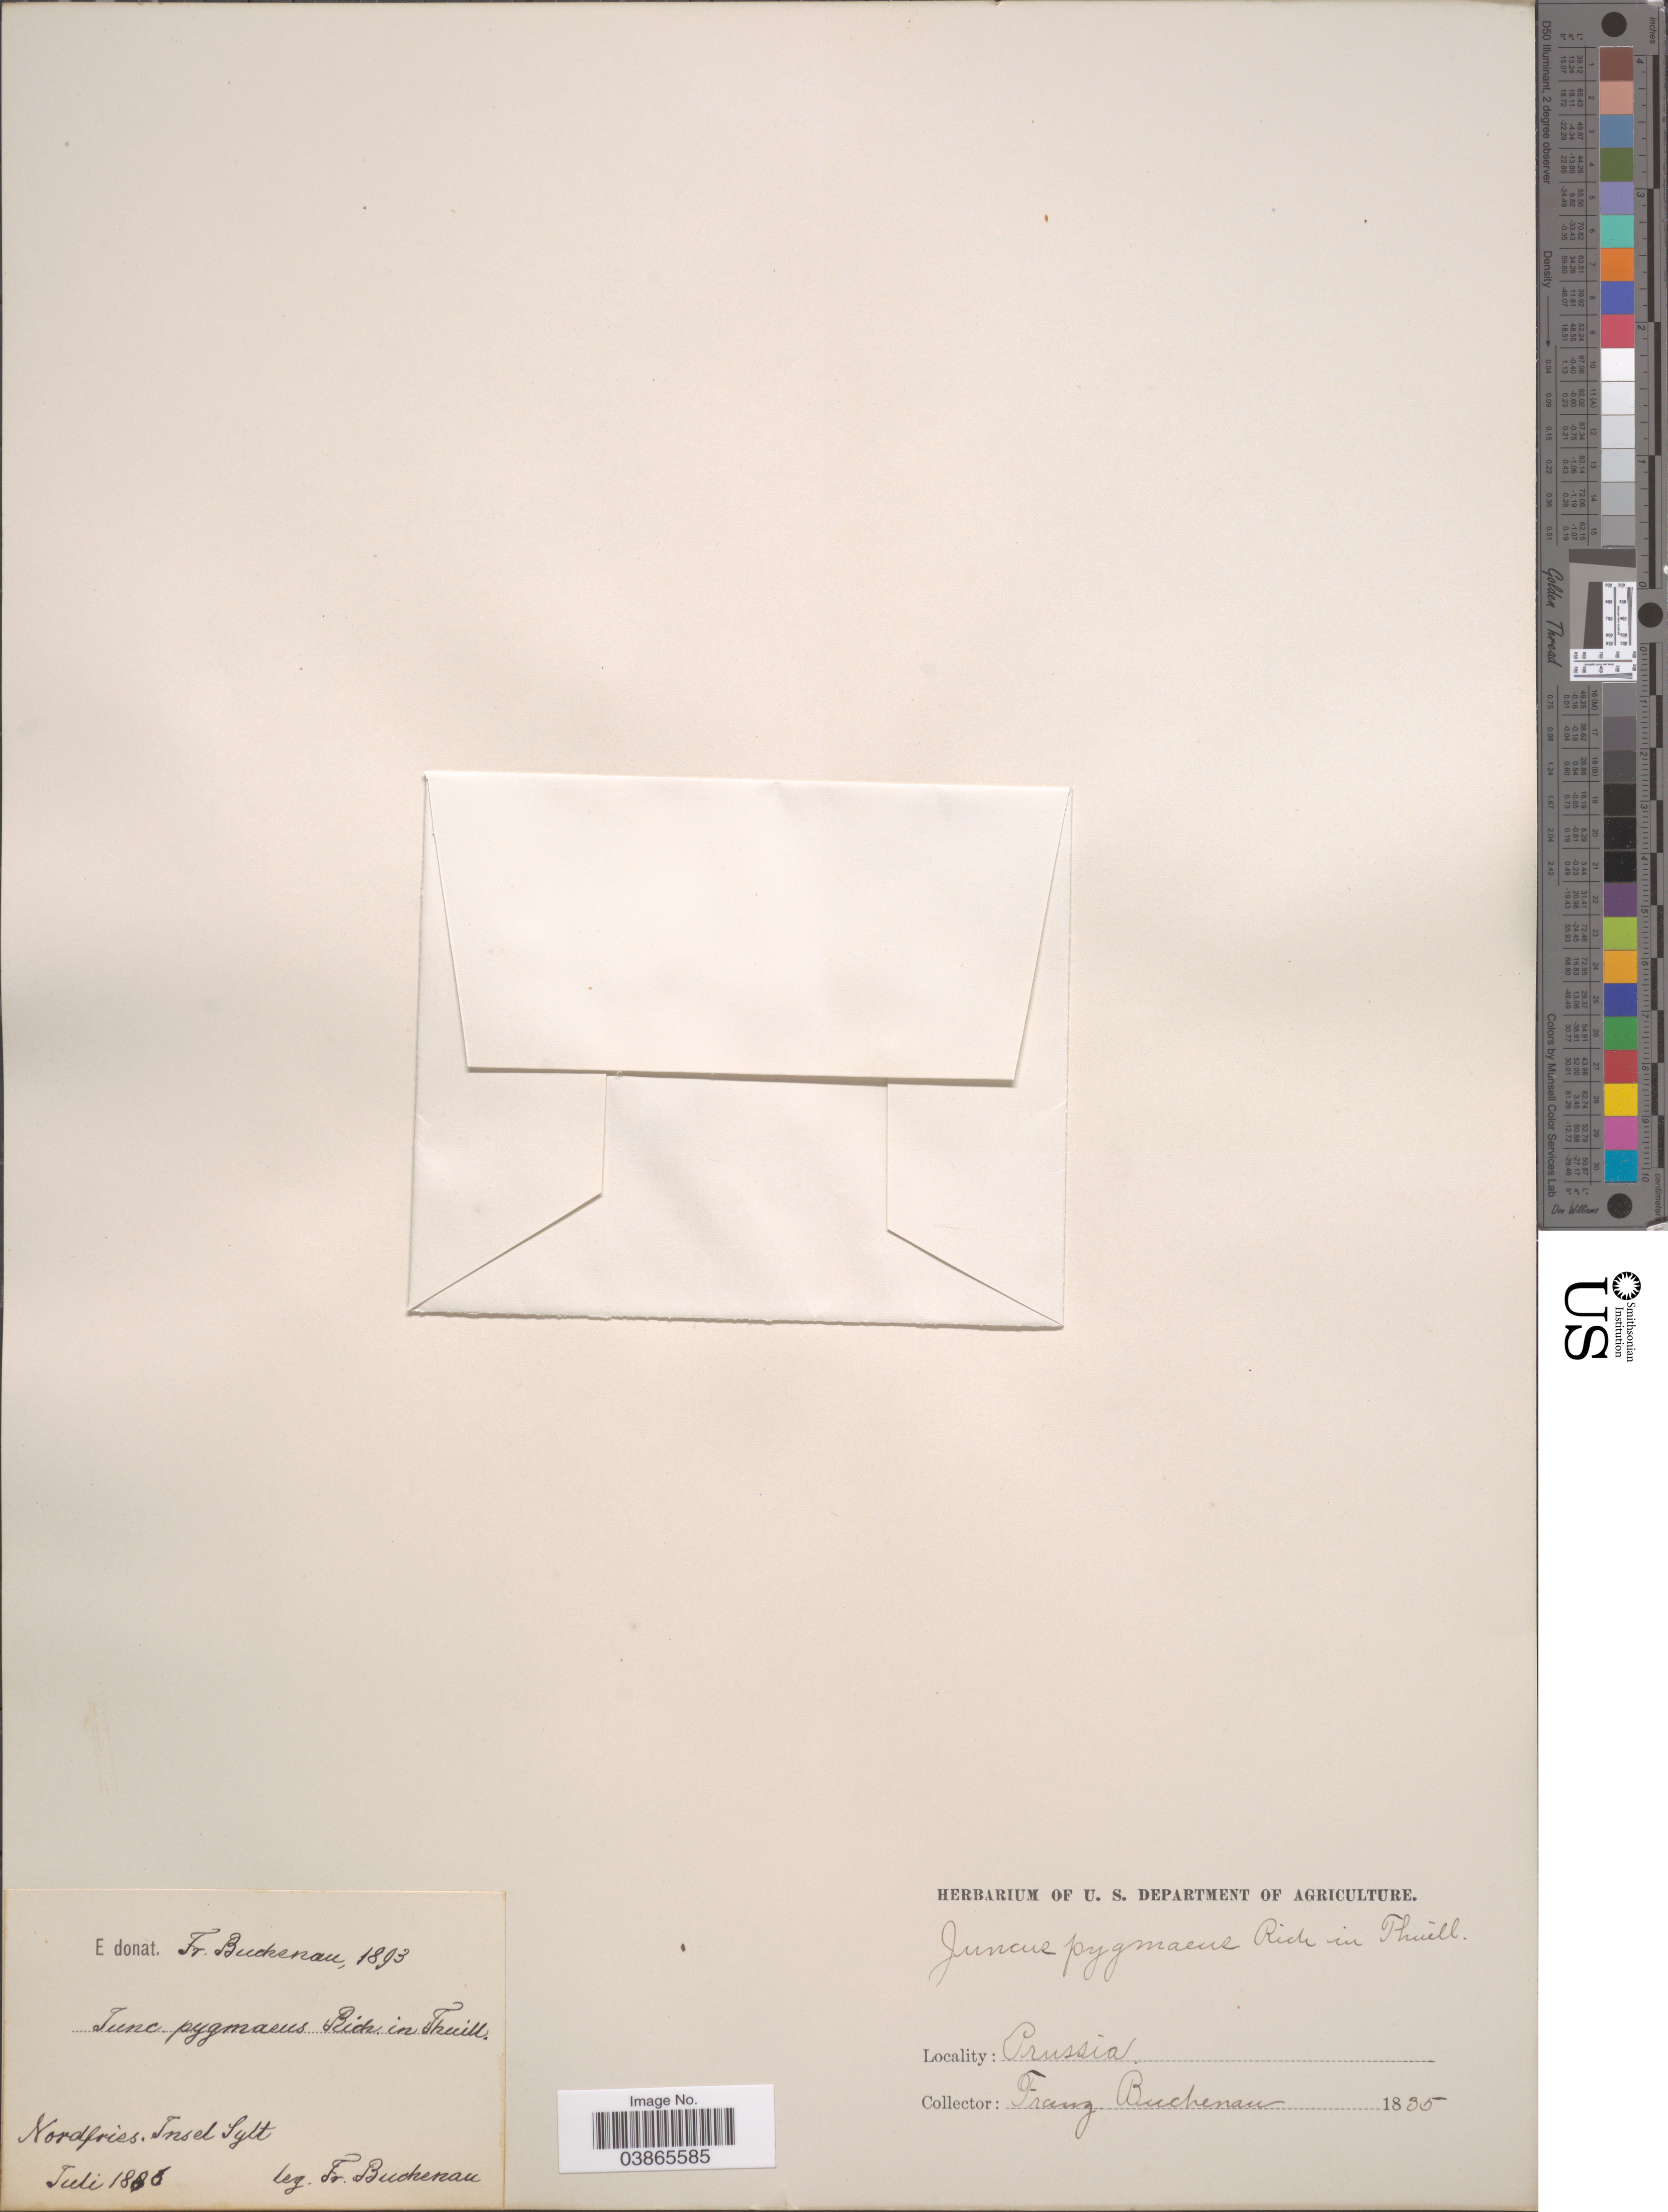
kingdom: Plantae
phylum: Tracheophyta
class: Liliopsida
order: Poales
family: Juncaceae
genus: Juncus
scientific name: Juncus pygmaeus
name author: Rich. ex Thuill.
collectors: F. Buchenau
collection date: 1886-07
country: Germany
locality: Nordfries. Insel Sylt. Prussia.